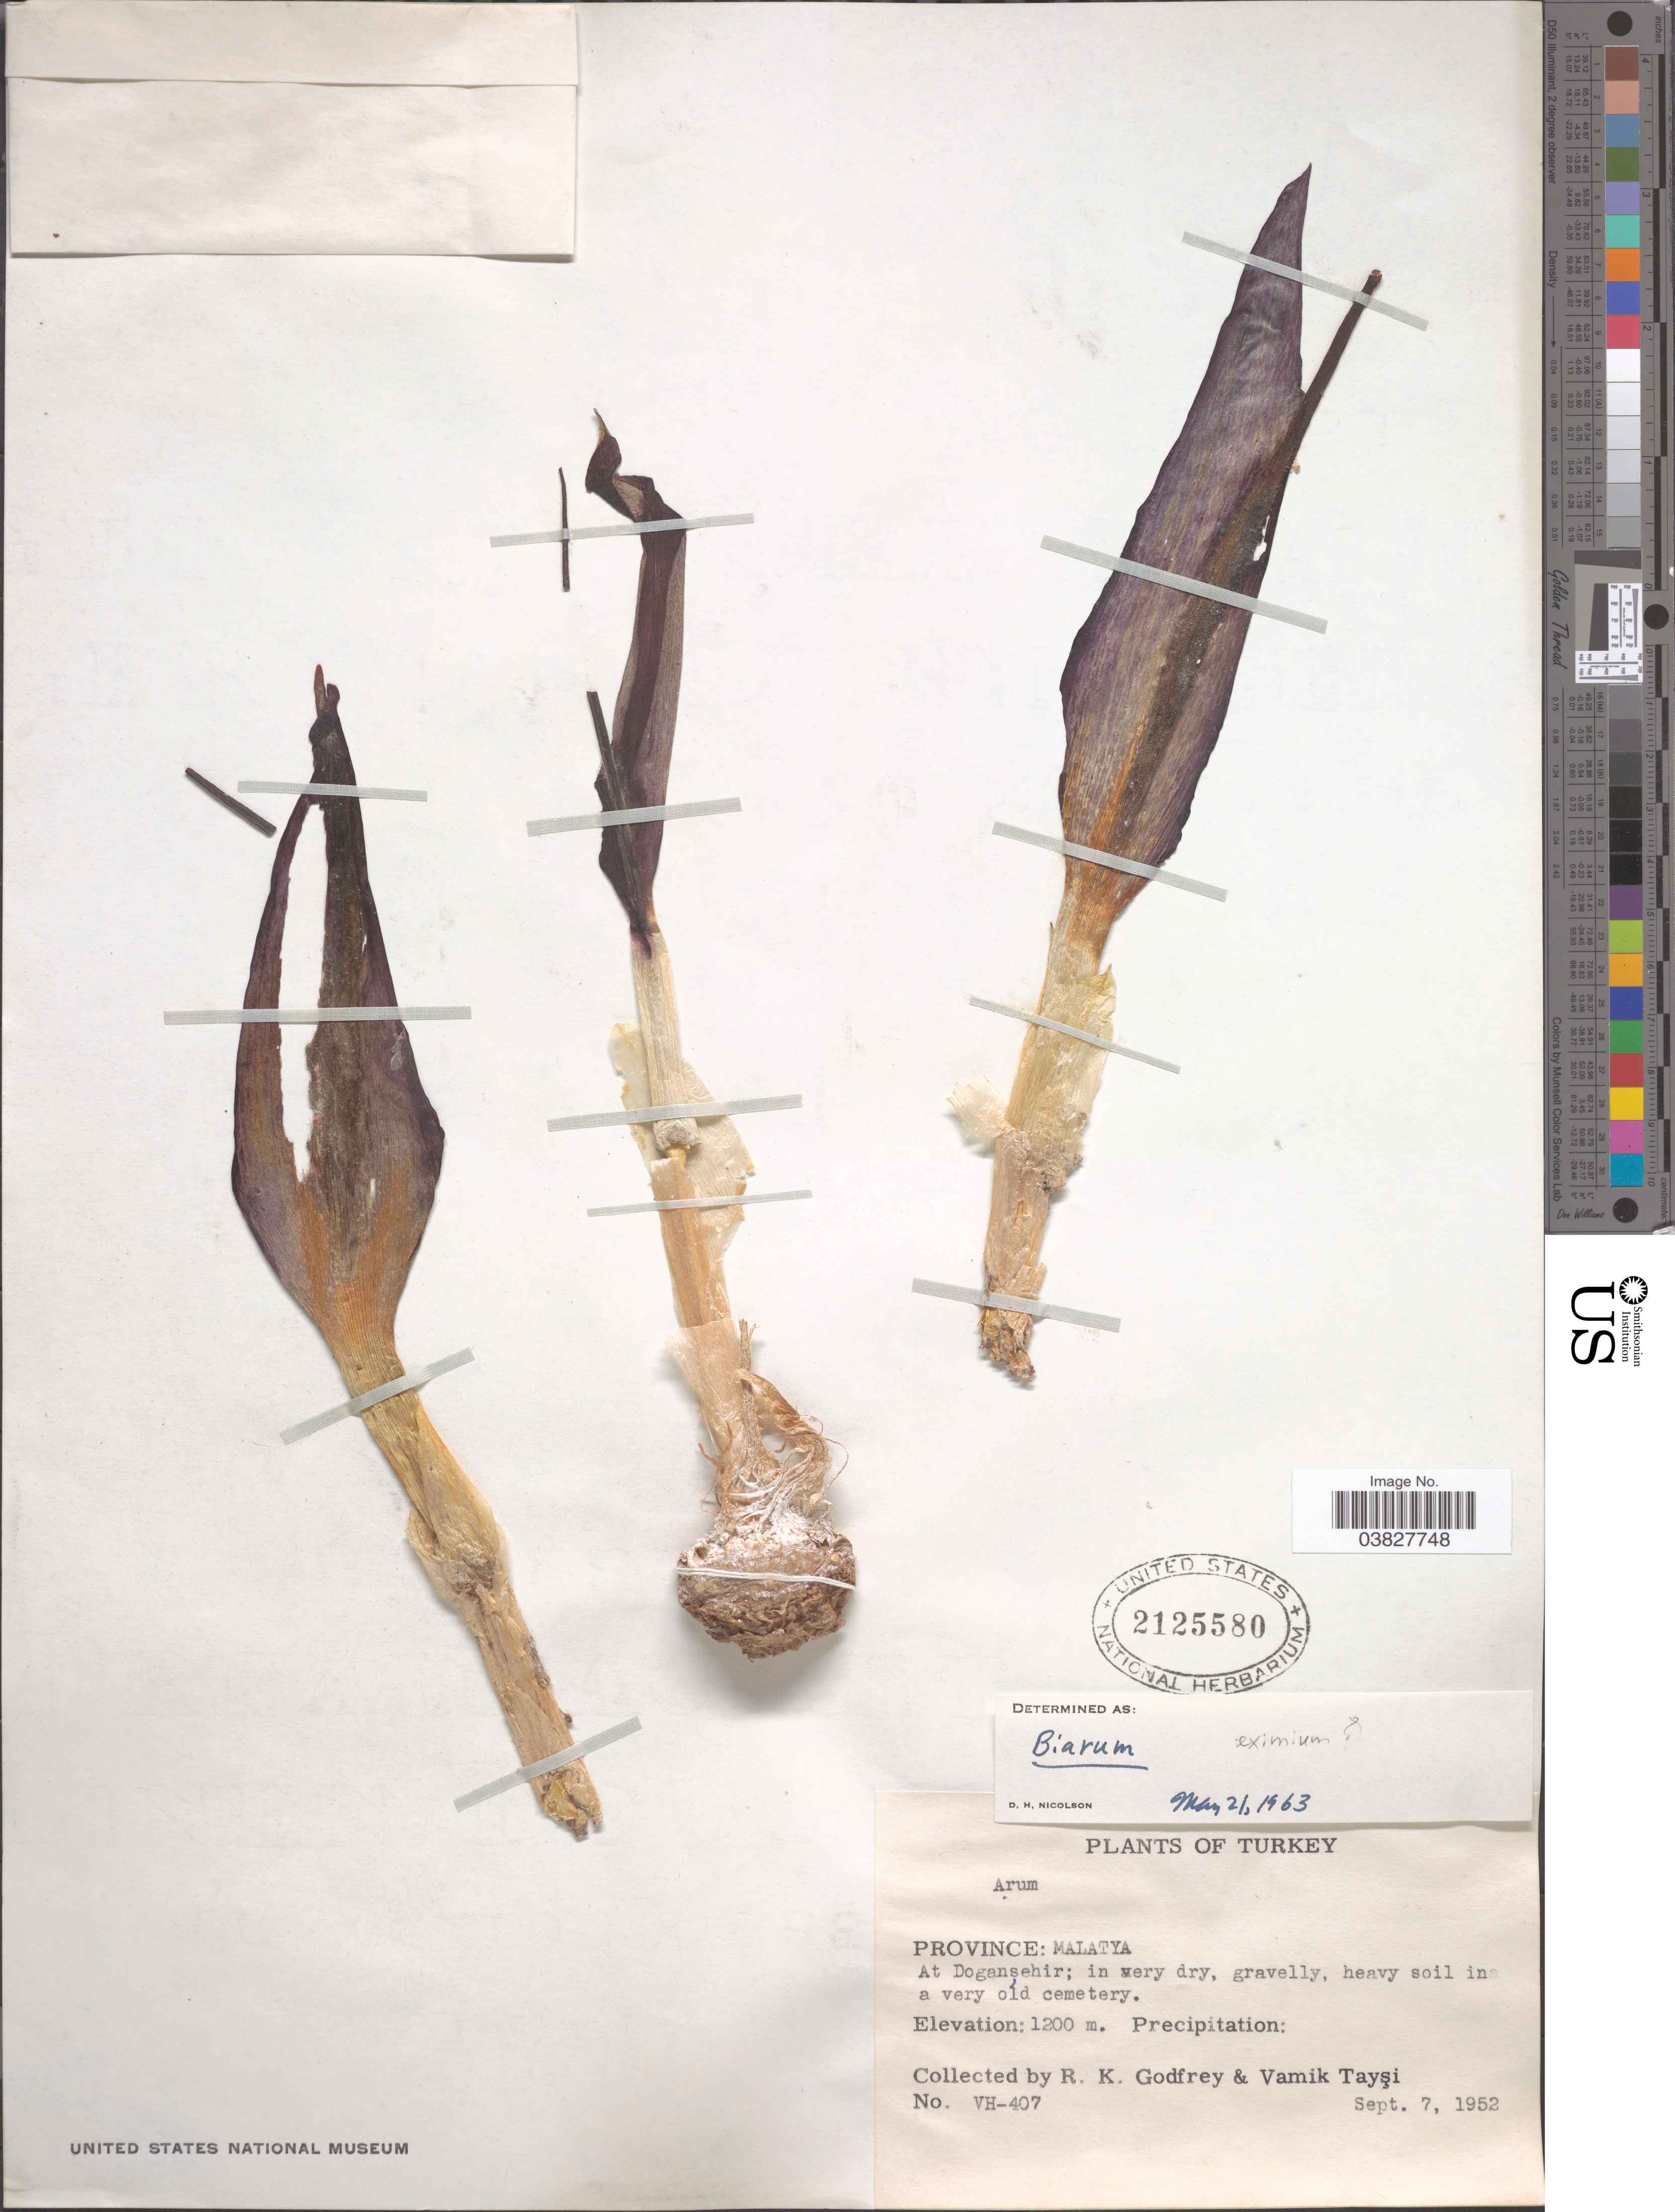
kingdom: Plantae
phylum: Tracheophyta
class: Liliopsida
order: Alismatales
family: Araceae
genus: Biarum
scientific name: Biarum eximium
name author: (Schott & Kotschy) Engl.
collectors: R. K. Godfrey & V. Taysi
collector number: VH-407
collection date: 1952-09-07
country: Turkey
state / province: Malatya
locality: At Dogansehir; in a very old cemetery.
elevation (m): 1200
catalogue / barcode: US 2125580